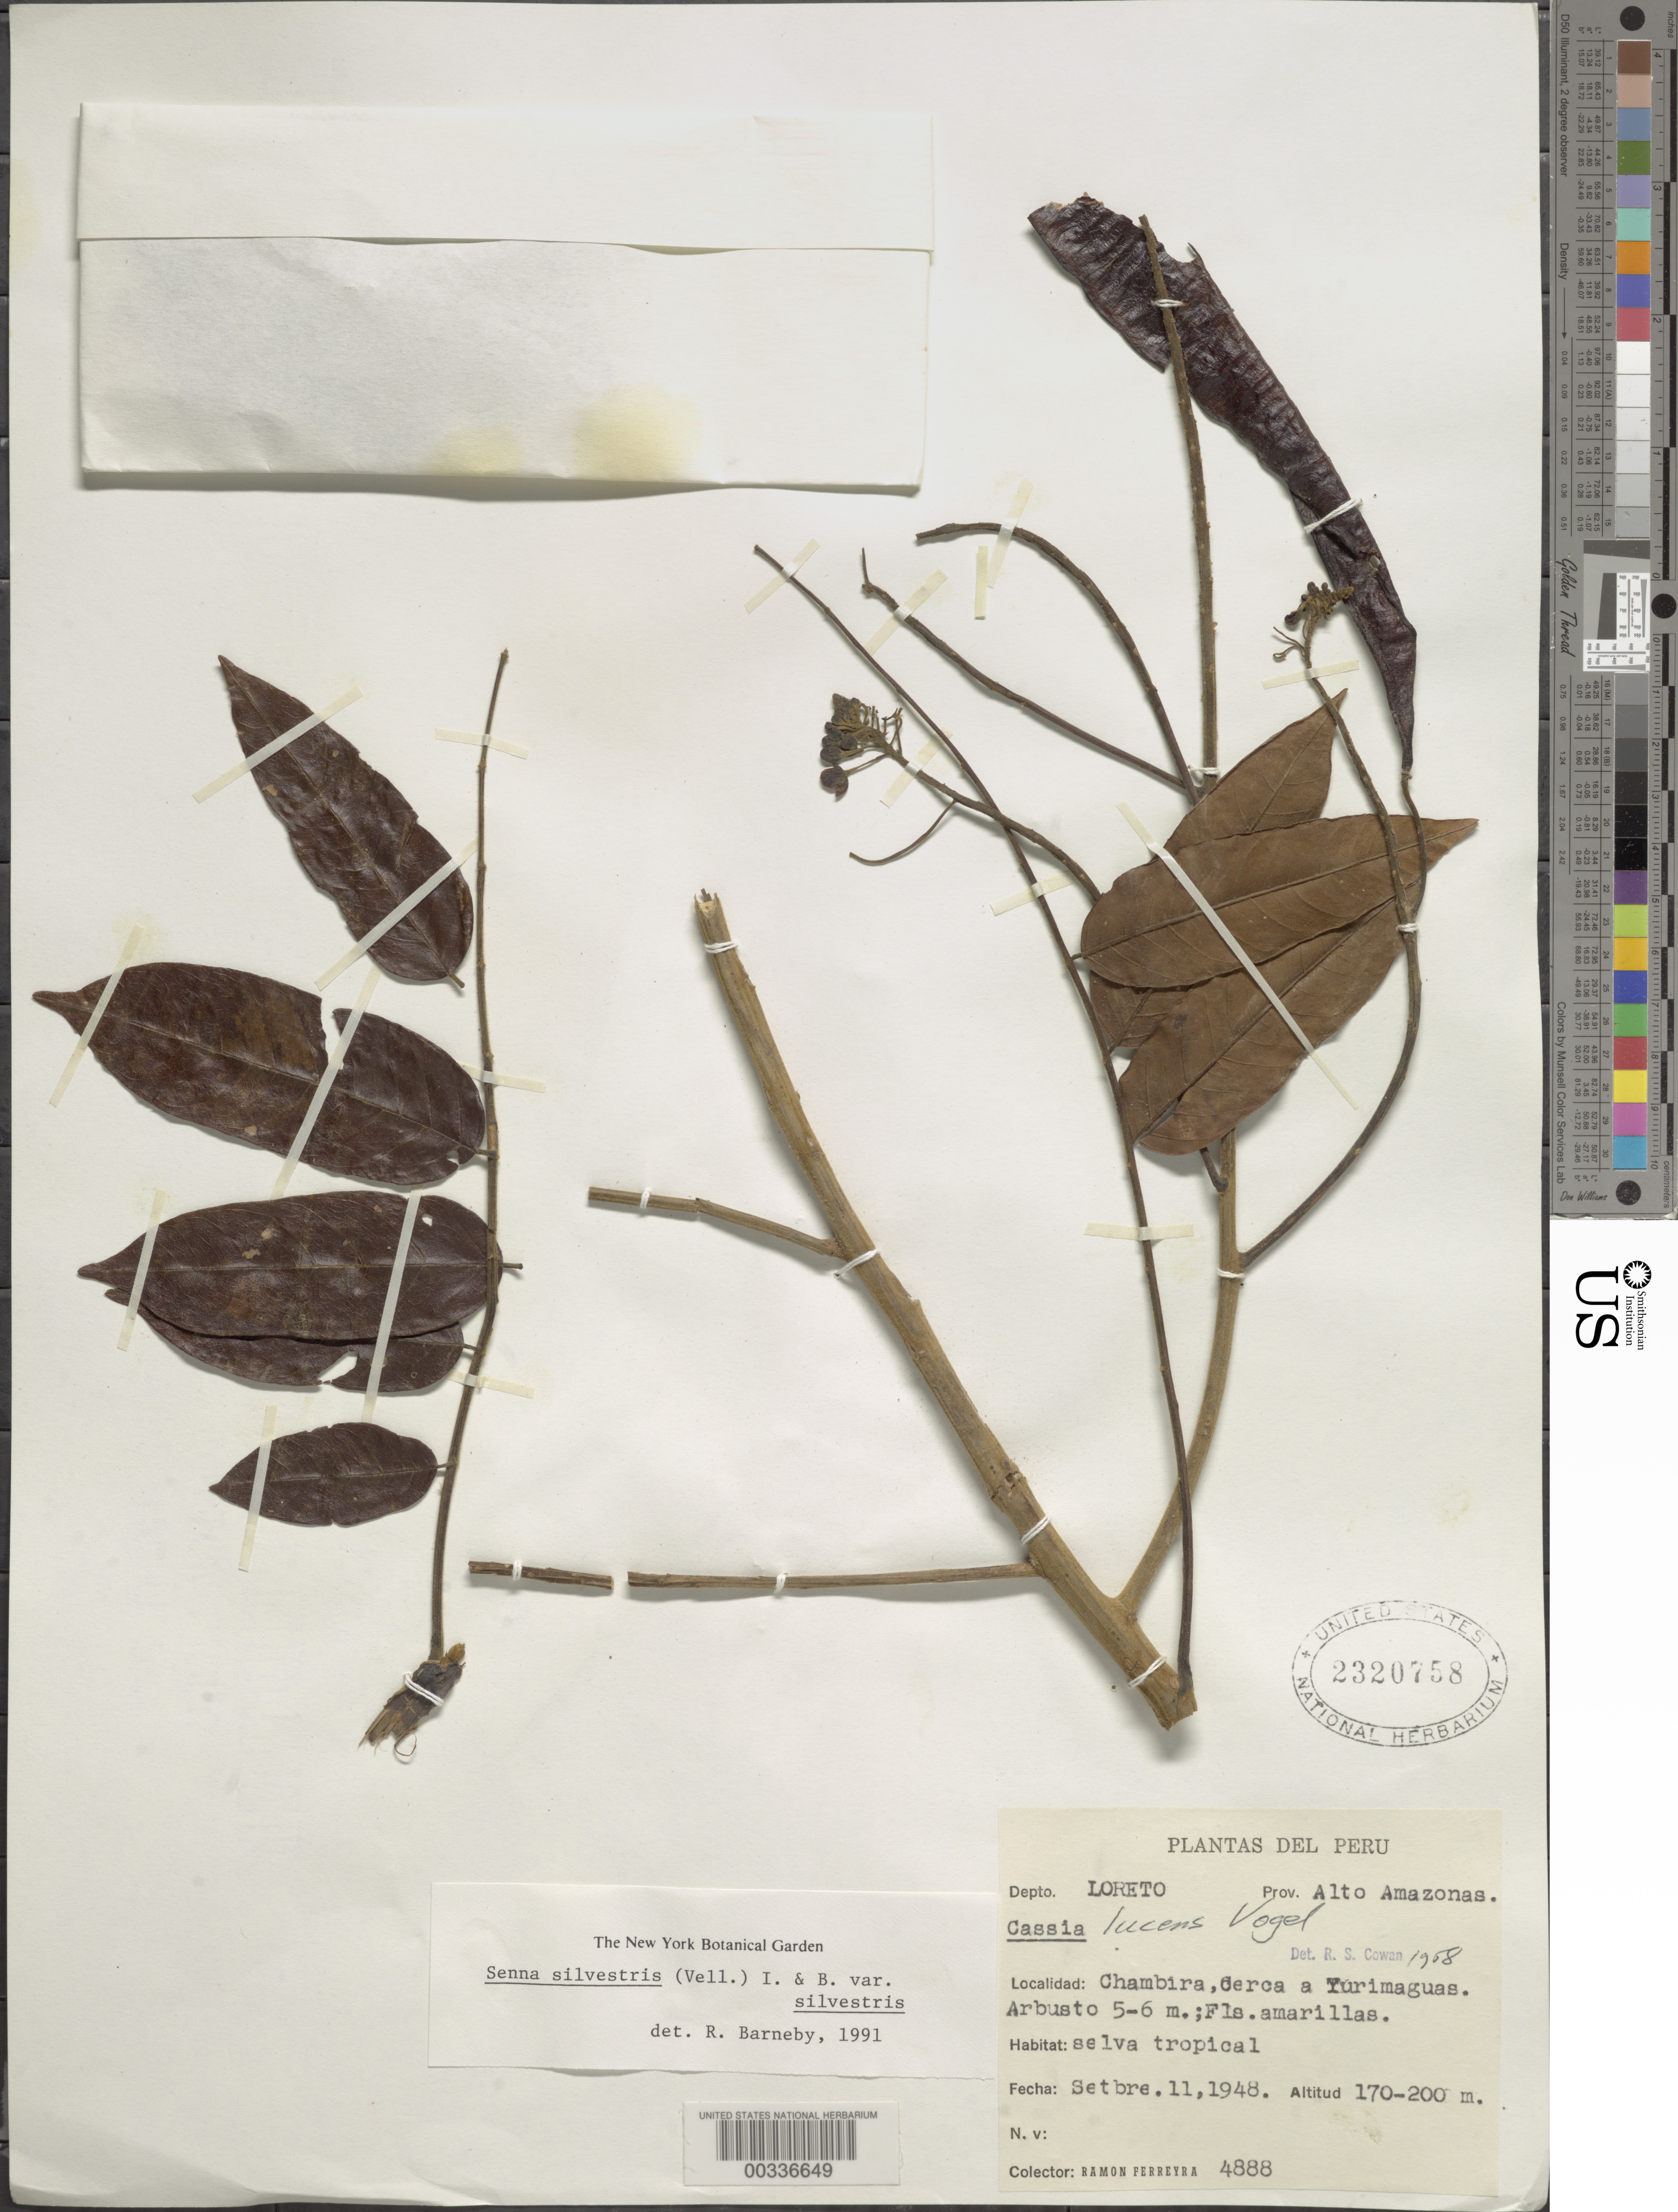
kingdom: Plantae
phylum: Tracheophyta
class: Magnoliopsida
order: Fabales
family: Fabaceae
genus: Senna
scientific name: Senna silvestris var. silvestris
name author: (Vell.) H.S. Irwin & Barneby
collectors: R. A. Ferreyra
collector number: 4888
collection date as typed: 11 Sep 1948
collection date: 1948-09-11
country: Peru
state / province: Loreto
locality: Chambria, ca turimaguas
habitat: Tropical forest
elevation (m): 170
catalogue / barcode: US 2320758